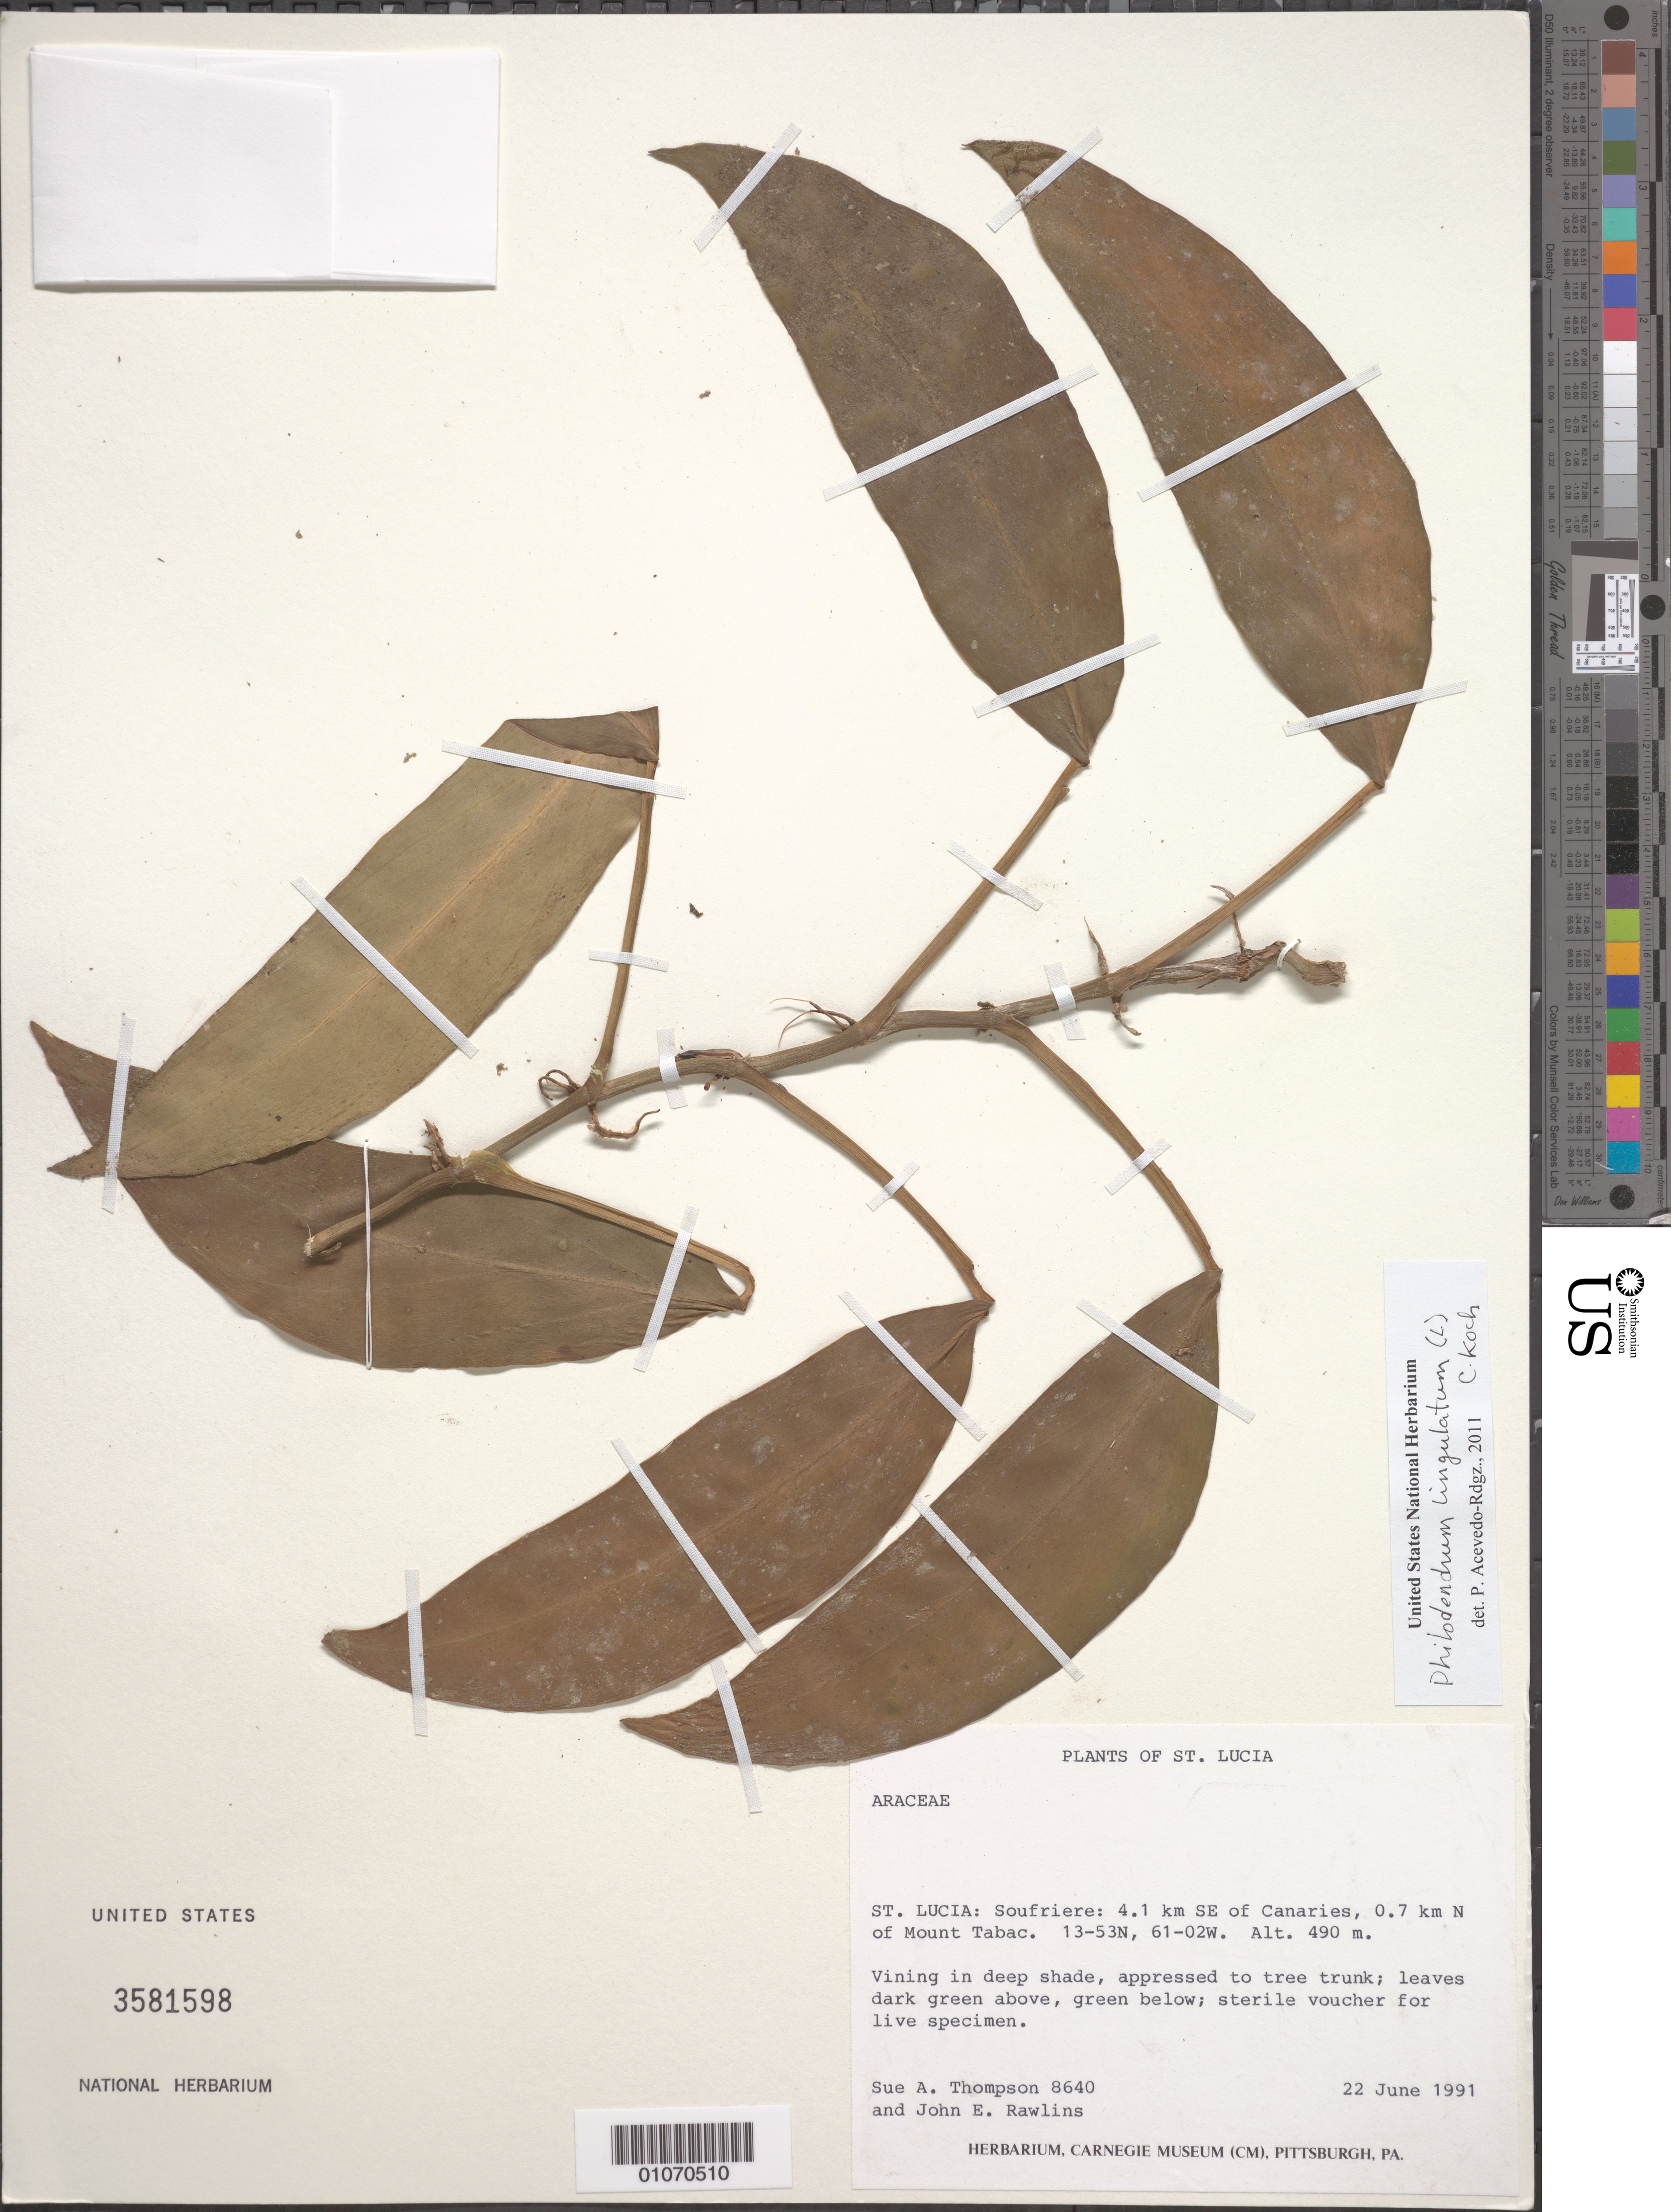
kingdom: Plantae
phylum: Tracheophyta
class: Liliopsida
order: Alismatales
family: Araceae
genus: Philodendron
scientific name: Philodendron lingulatum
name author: (L.) K. Koch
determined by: Acevedo-Rodríguez, P., (BOT), Smithsonian Institution - National Museum of Natural History (UNITED STATES)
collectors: S. A. Thompson & J. Rawlins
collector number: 8640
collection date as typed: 22 Jun 1991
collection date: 1991-06-22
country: St. Lucia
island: St. Lucia I.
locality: Soufriere, 4.1 km SE of Canaries, 0.7 km N of Mount Tabac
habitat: In deep shade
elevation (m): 490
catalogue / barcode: US 3581598